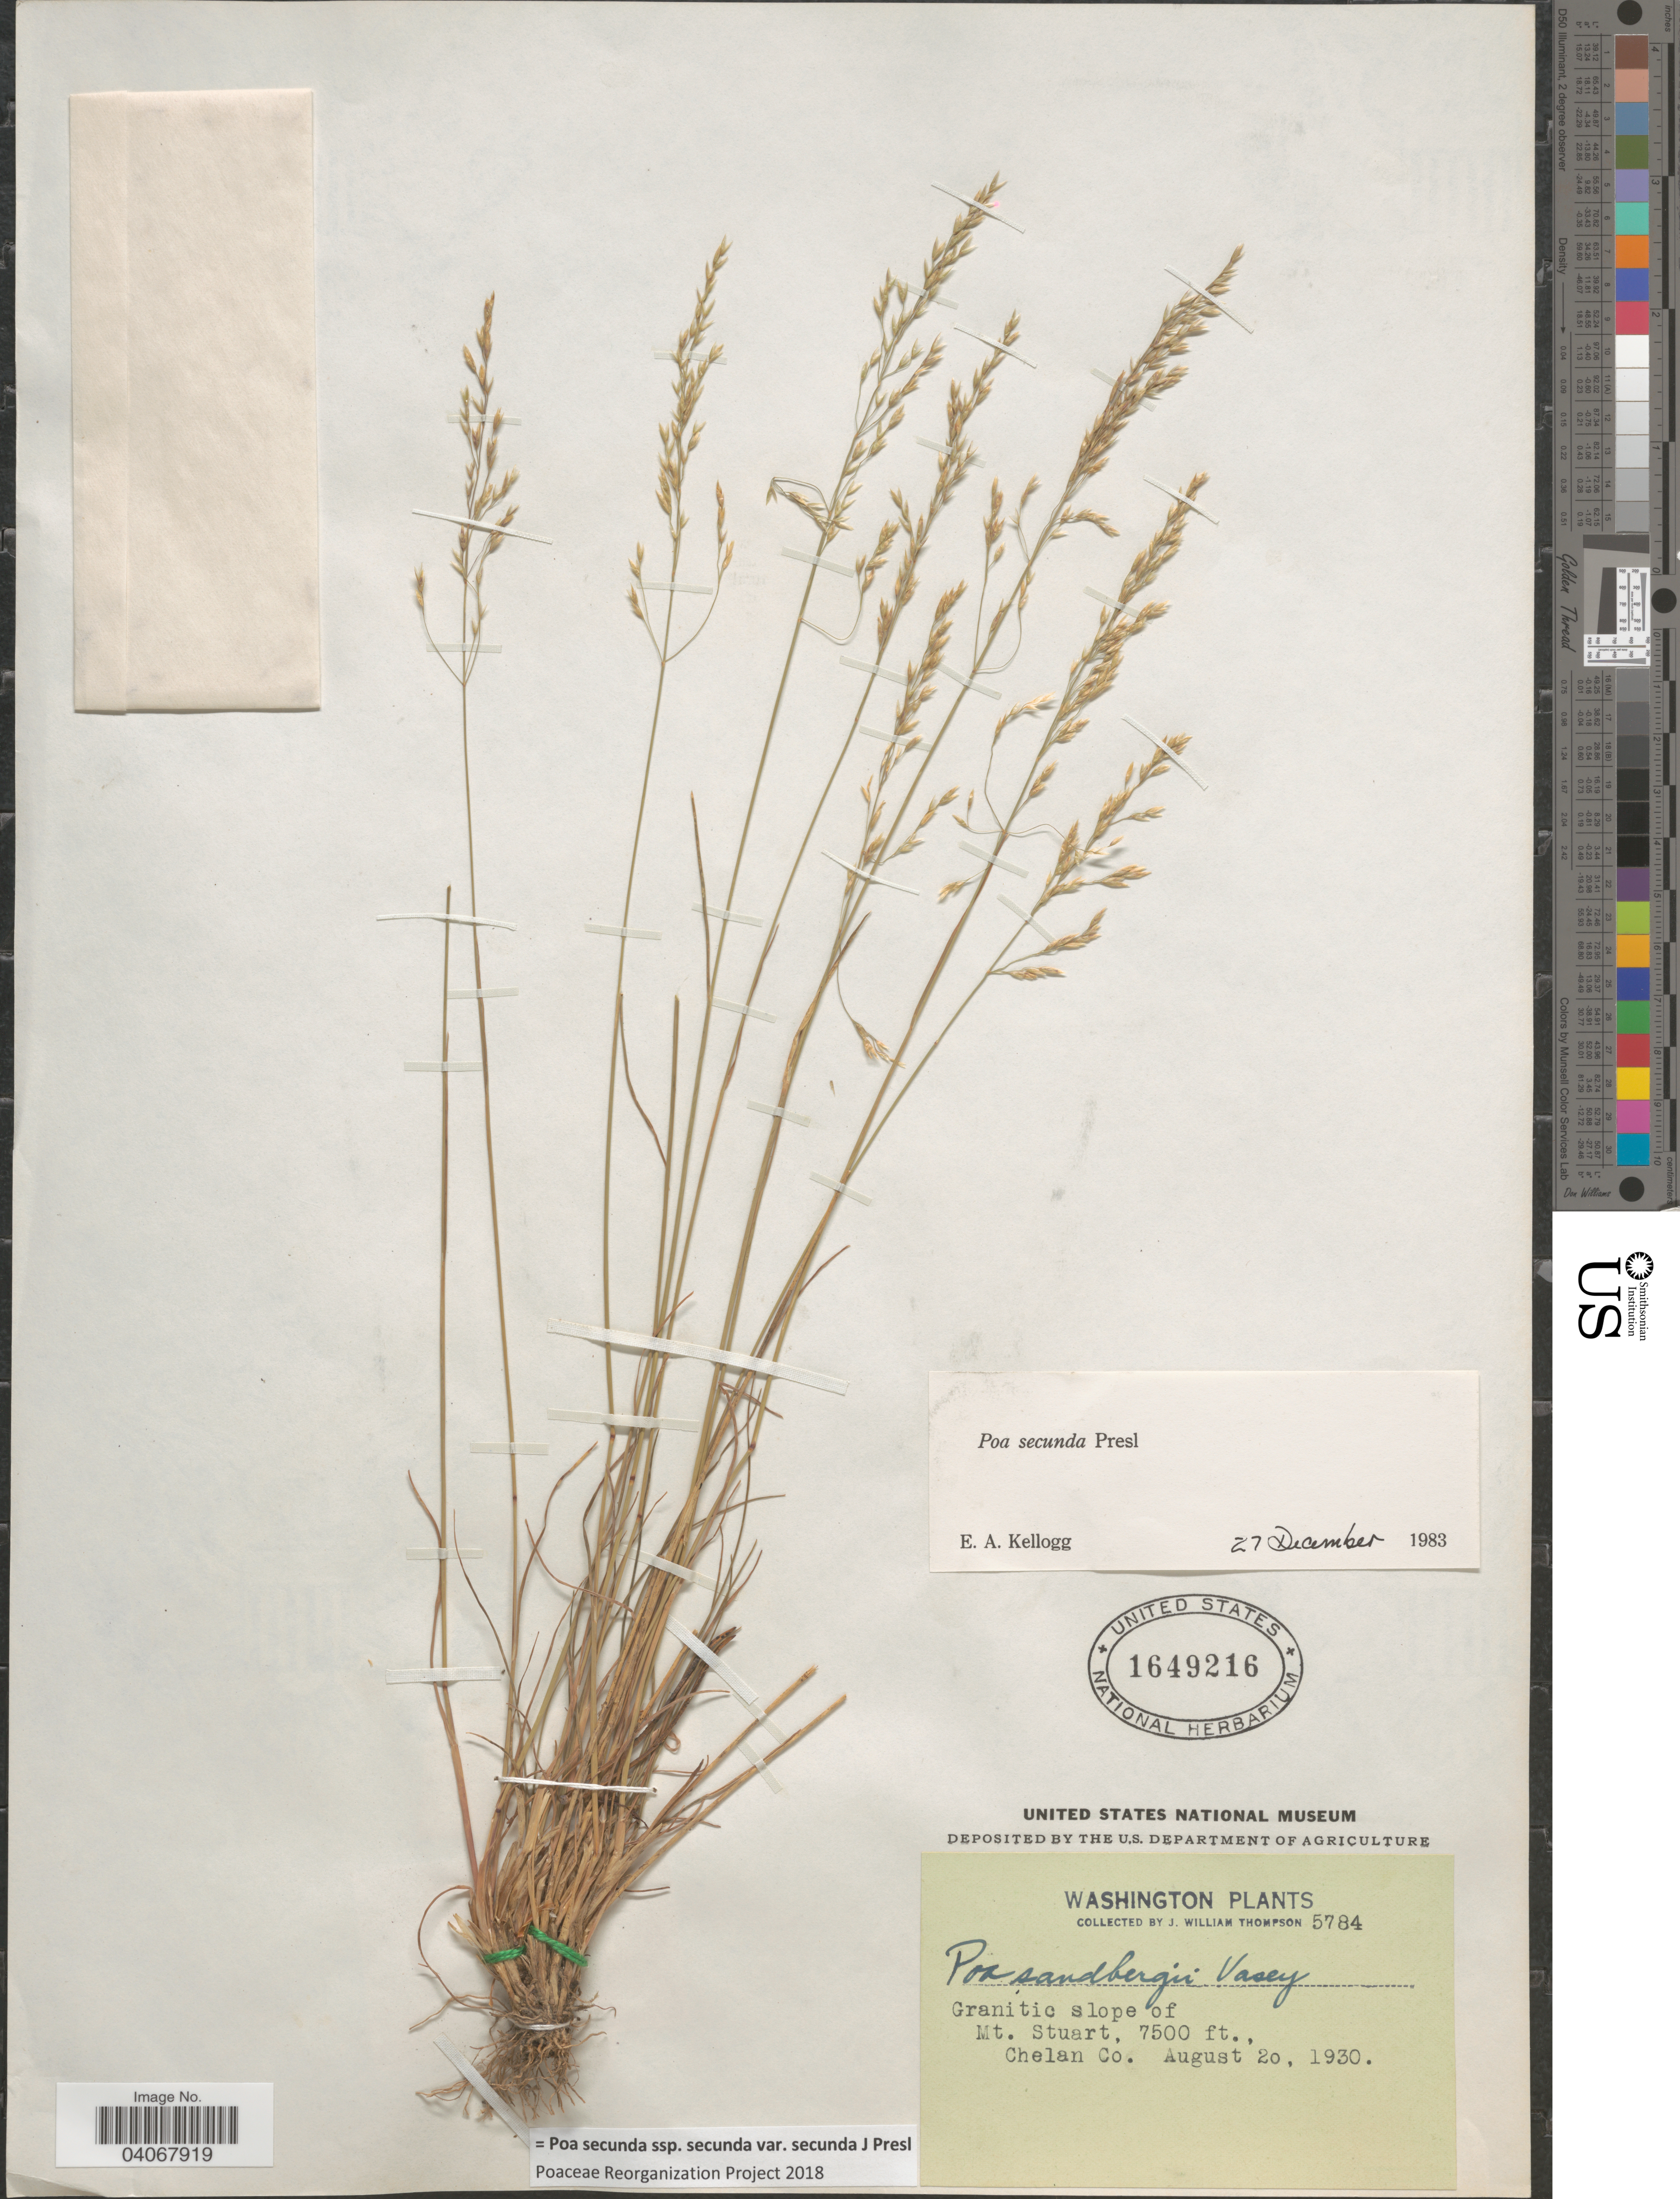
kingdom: Plantae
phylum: Tracheophyta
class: Liliopsida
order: Poales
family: Poaceae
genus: Poa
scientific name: Poa secunda subsp. secunda var. secunda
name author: J. Presl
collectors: J. W. Thompson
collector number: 5784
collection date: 1930-08-20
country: United States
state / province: Washington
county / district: Chelan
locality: Granitic slope of Mt. Stuart, Chelan Co.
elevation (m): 2286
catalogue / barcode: US 1649216